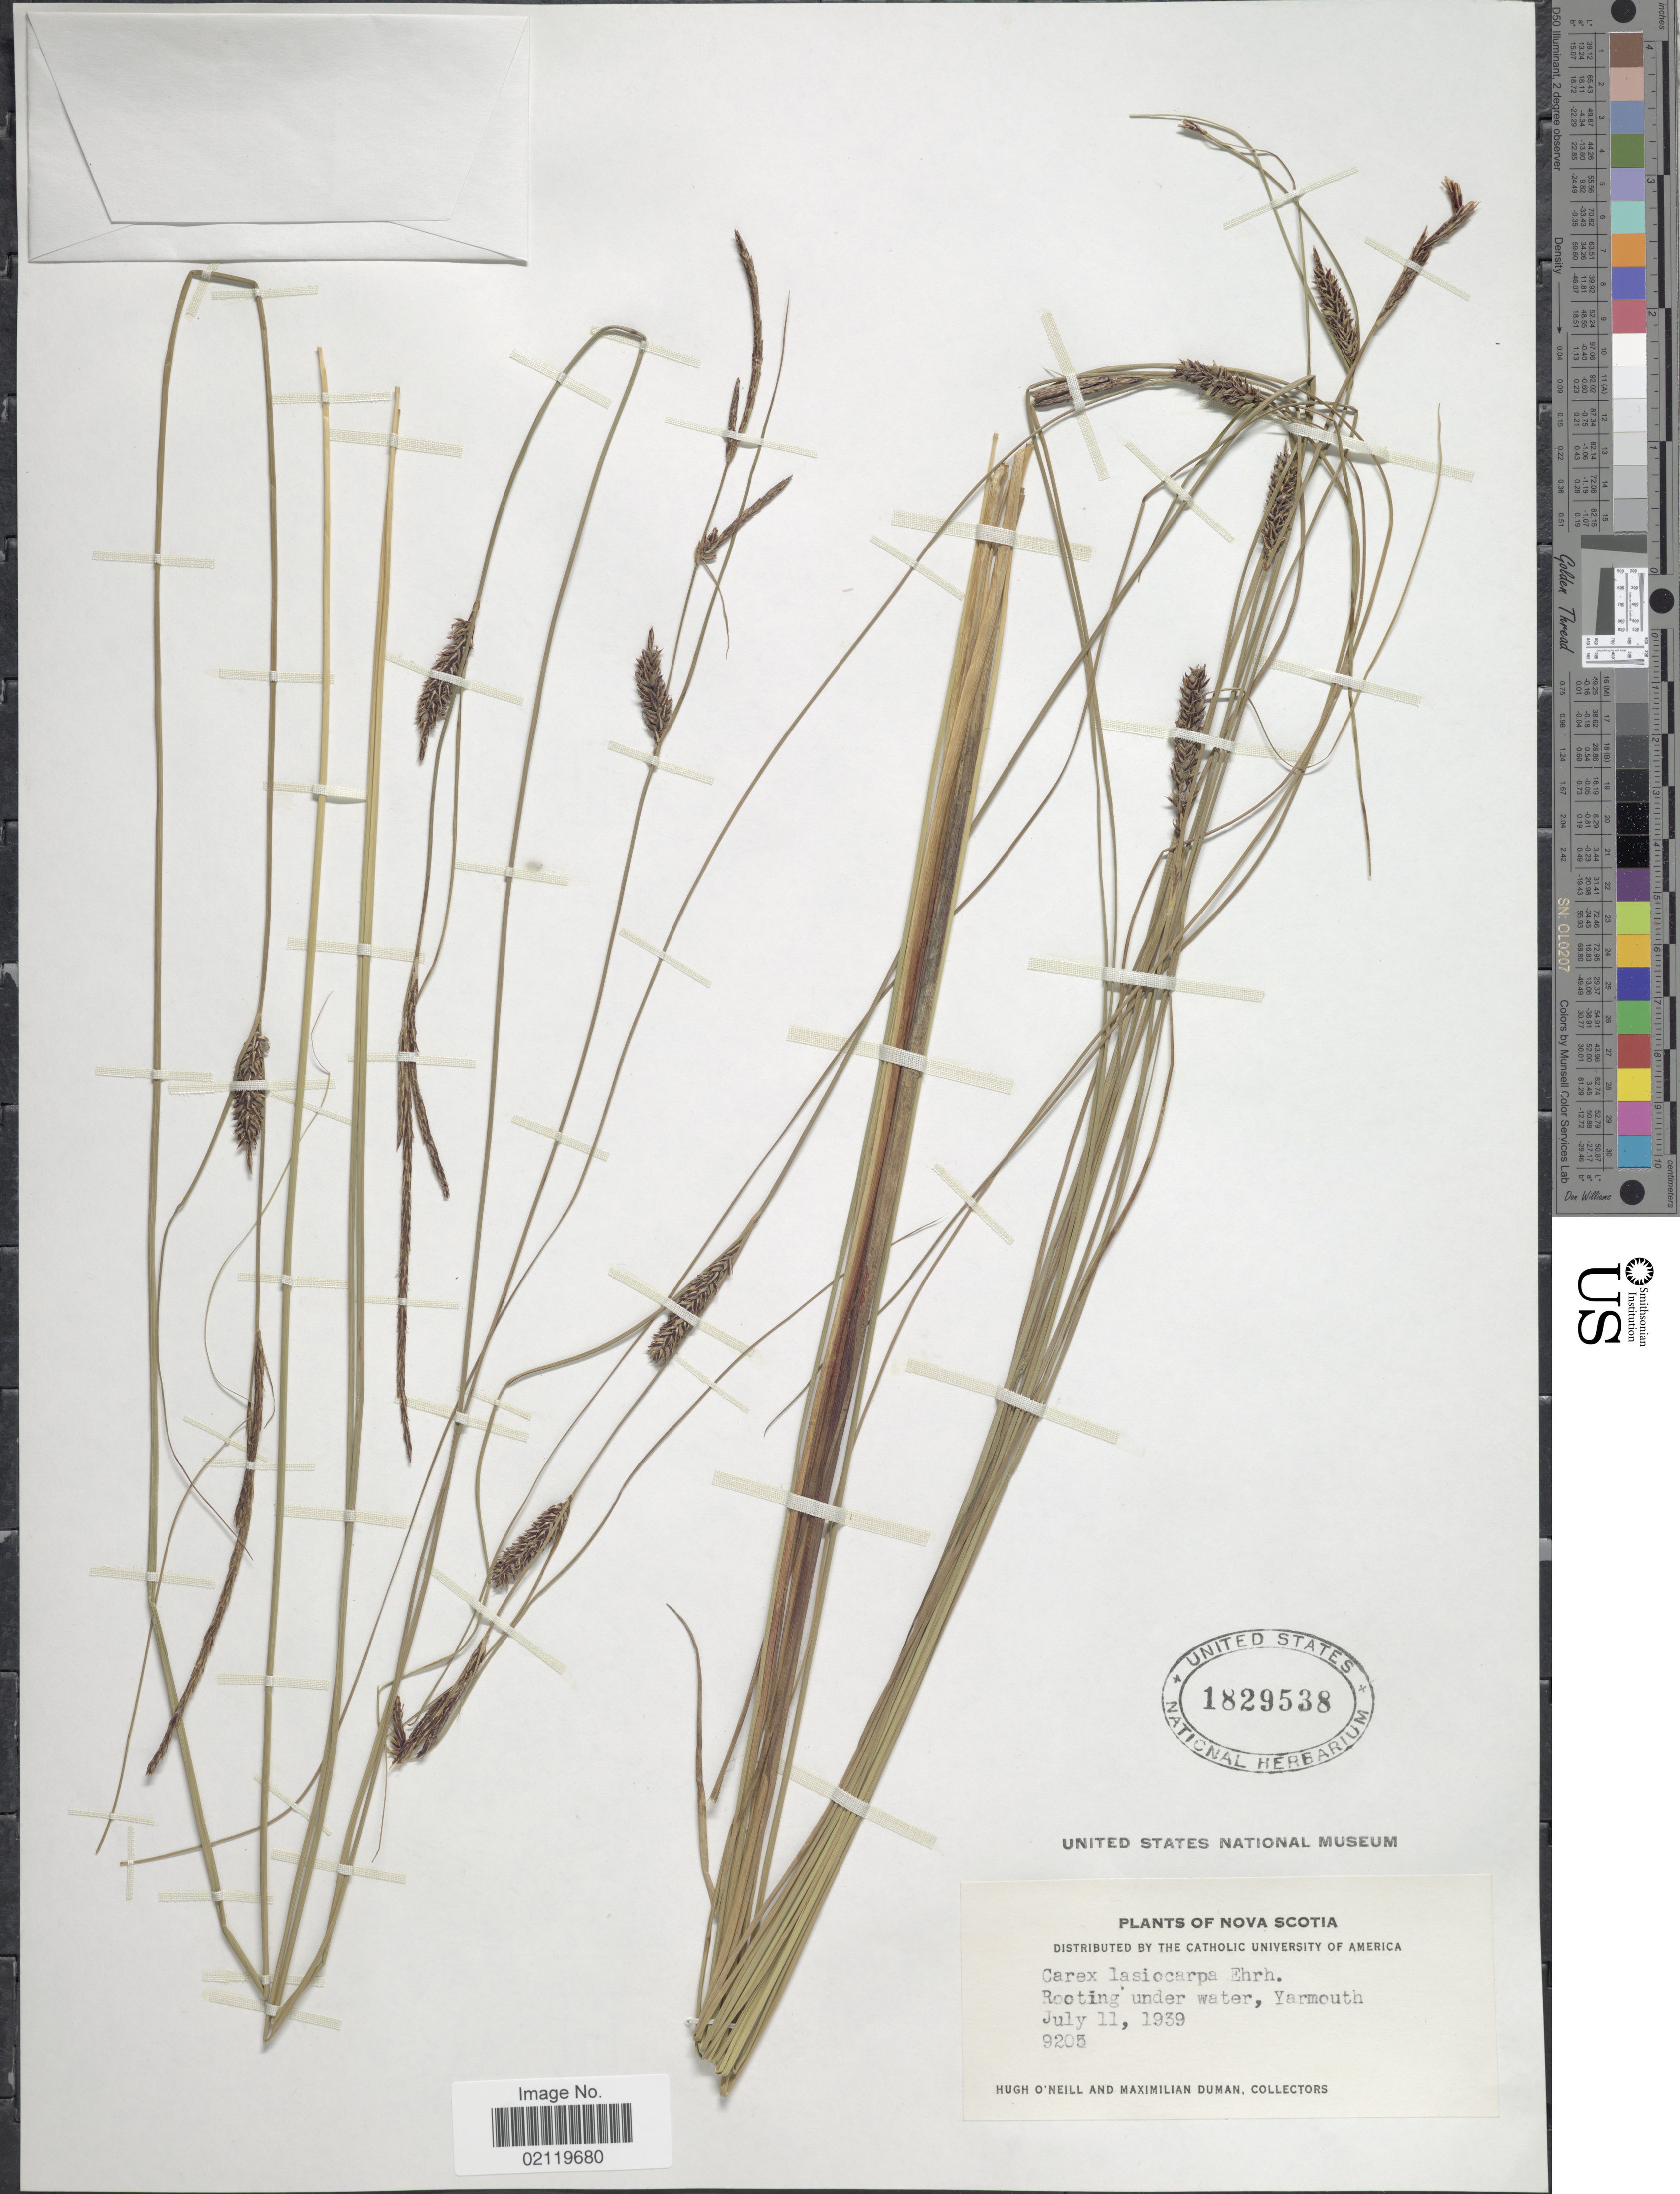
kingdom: Plantae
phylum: Tracheophyta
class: Liliopsida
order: Poales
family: Cyperaceae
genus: Carex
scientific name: Carex lasiocarpa var. americana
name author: Fernald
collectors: H. O'Neill & M. Duman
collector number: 9205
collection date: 1939-07-11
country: Canada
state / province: Nova Scotia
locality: Rooting under water, Yarmouth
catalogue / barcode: US 1829538